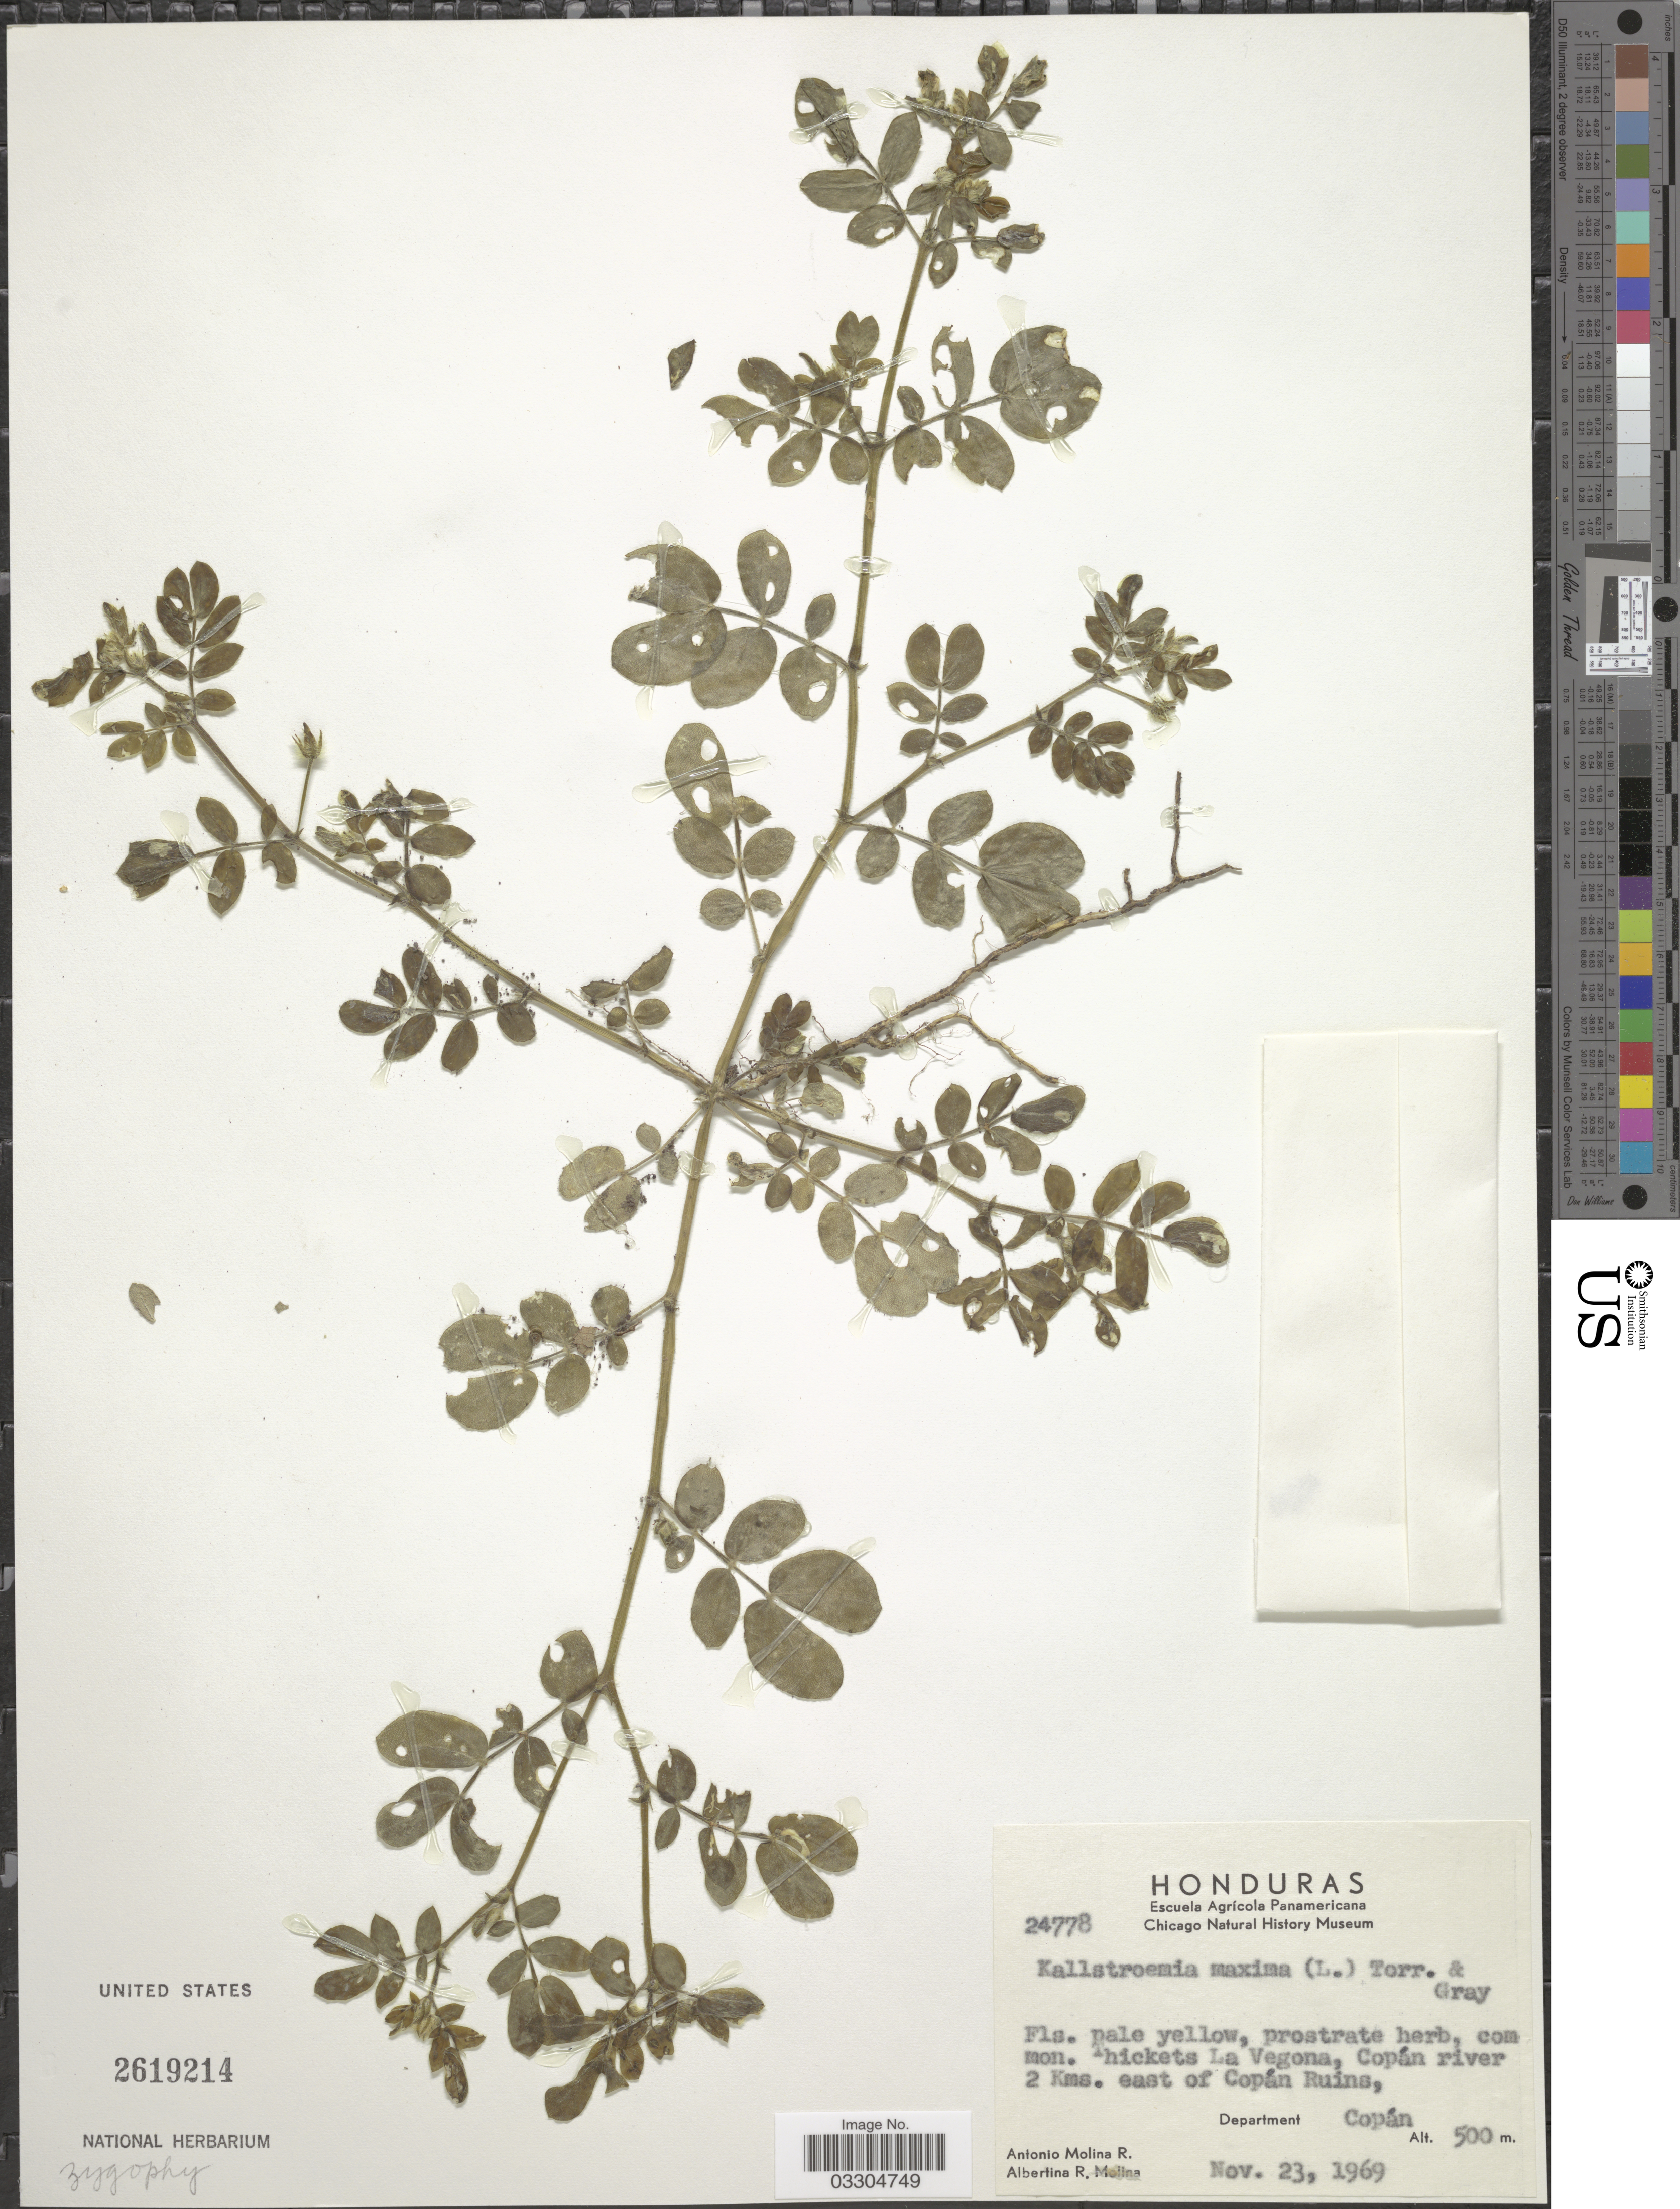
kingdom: Plantae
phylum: Tracheophyta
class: Magnoliopsida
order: Zygophyllales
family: Zygophyllaceae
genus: Kallstroemia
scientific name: Kallstroemia maxima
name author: (L.) Hook. & Arn.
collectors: A. Molina R. & A. R. Molina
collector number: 24778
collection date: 1969-11-23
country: Honduras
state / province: Copán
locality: La Vegona, Copán river 2 Kms. east of Copán Ruins, Department Copán.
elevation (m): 500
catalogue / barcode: US 2619214